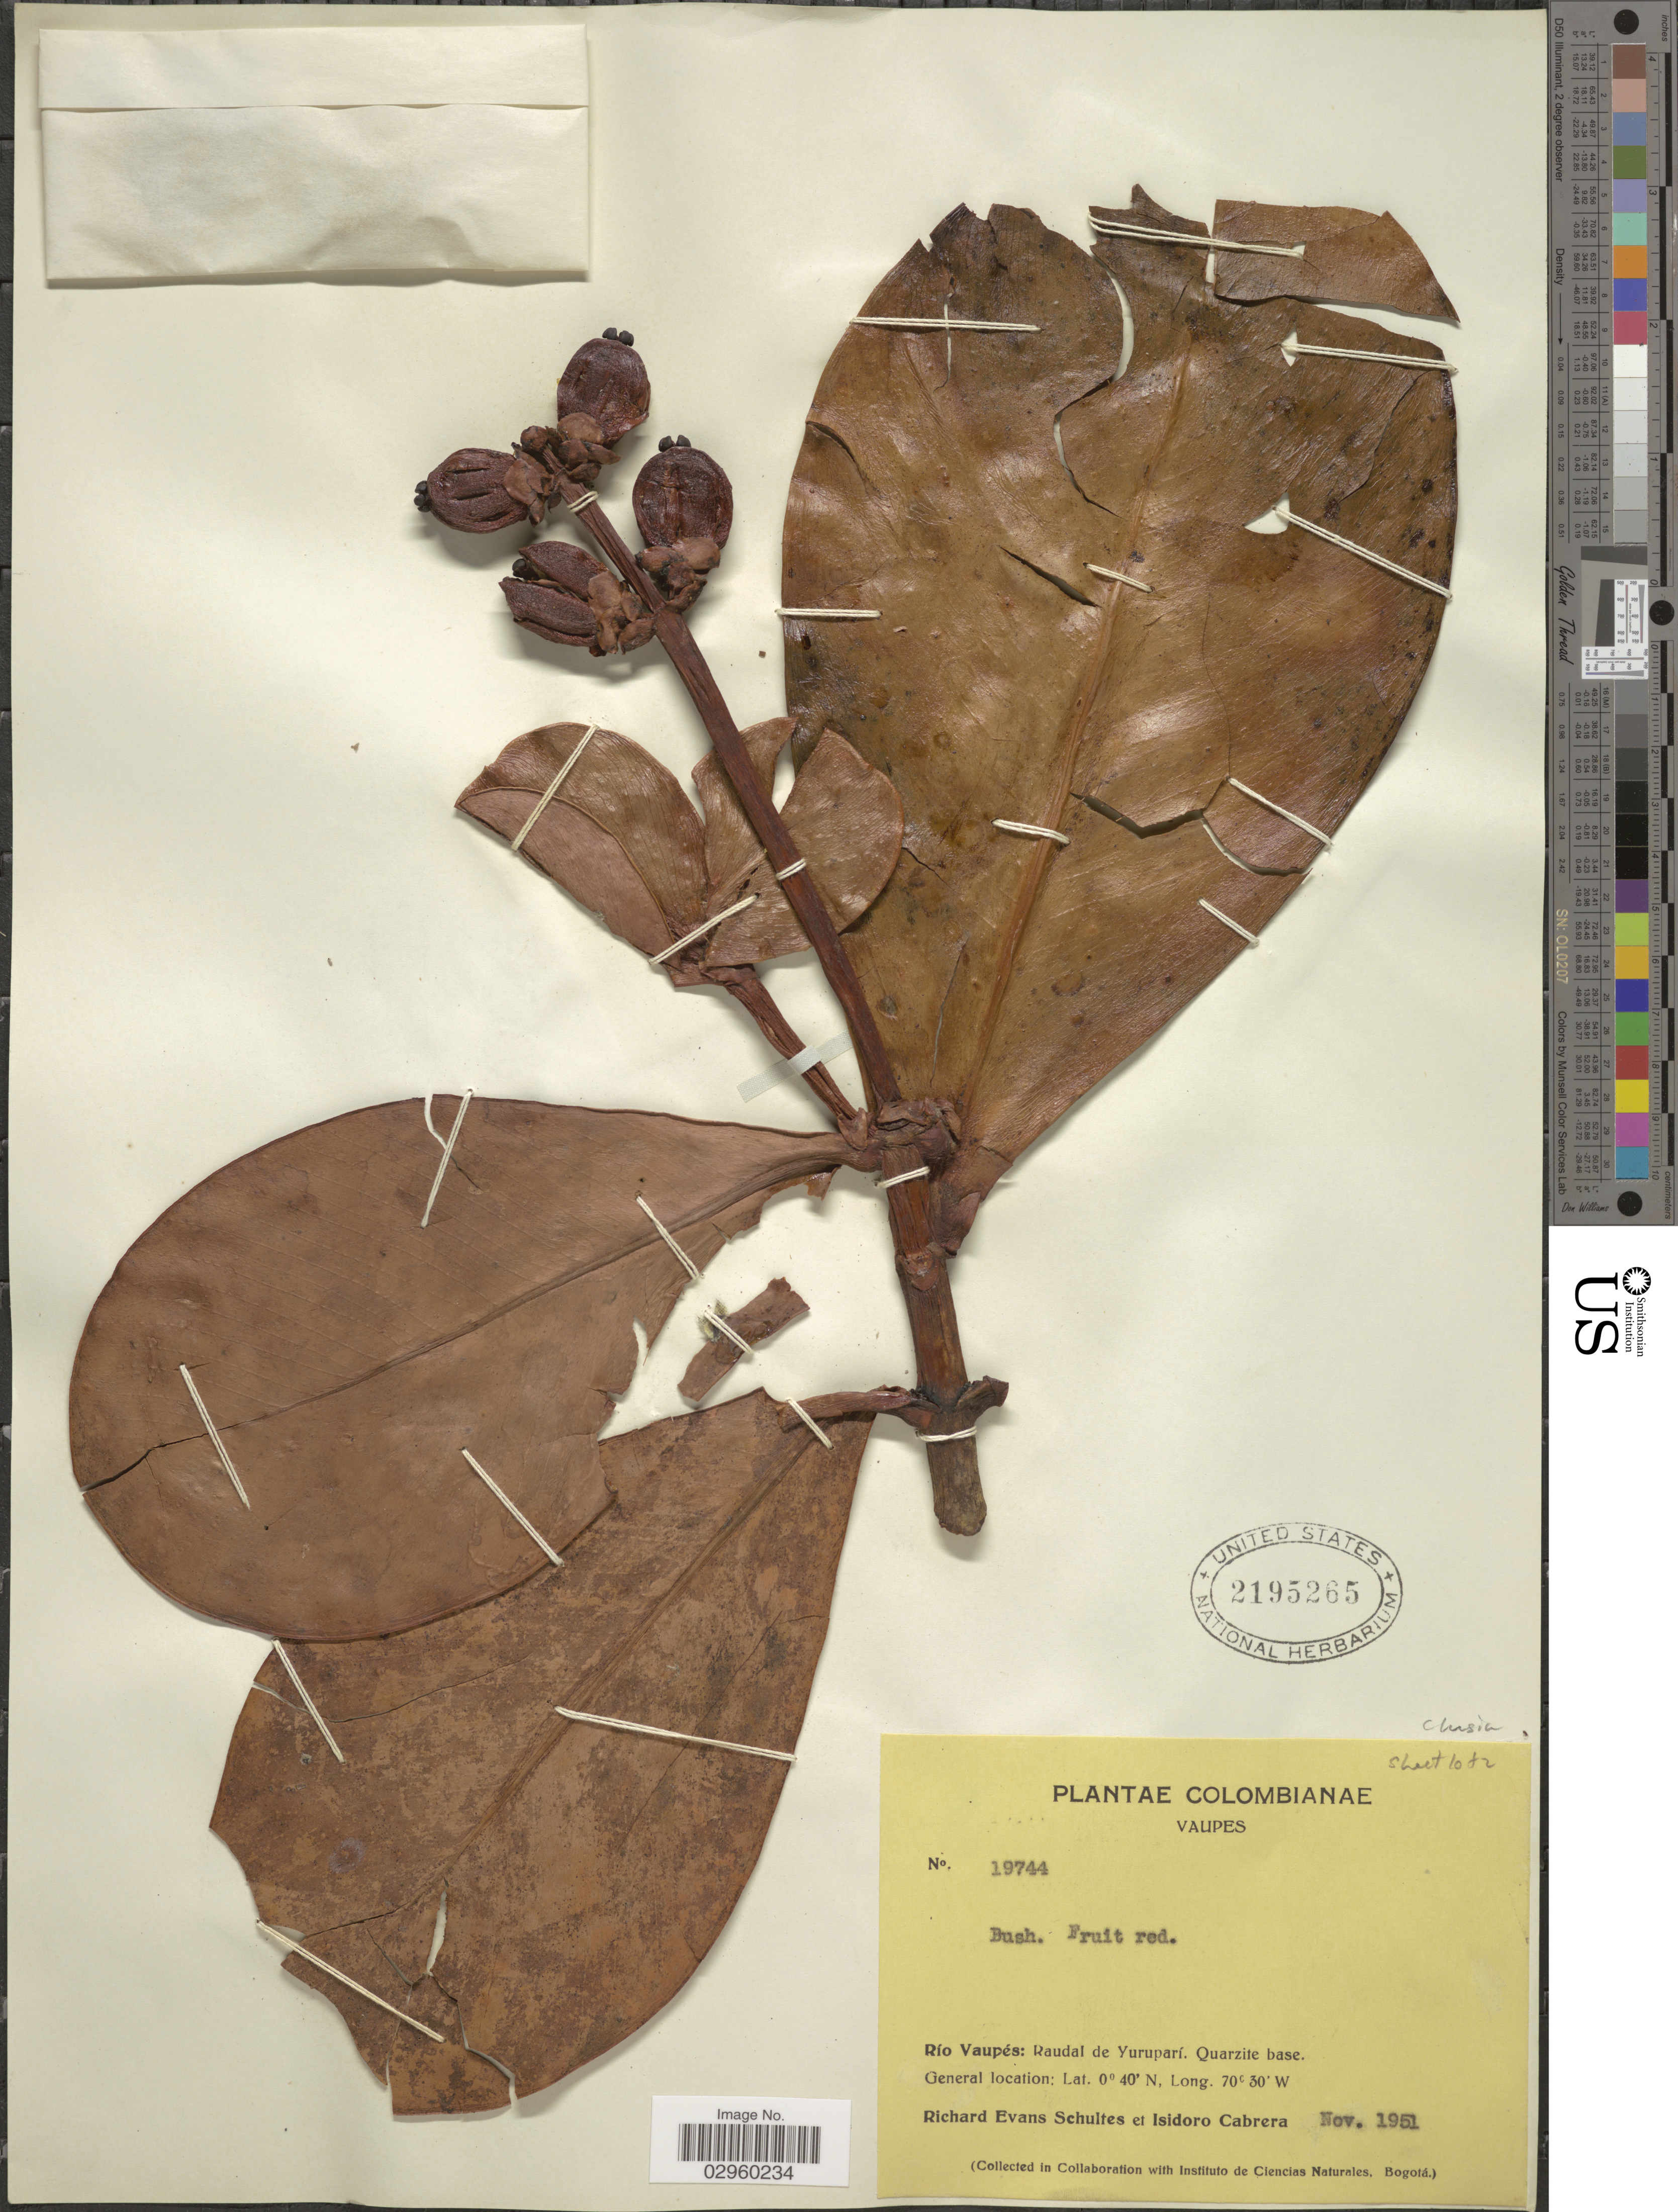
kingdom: Plantae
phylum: Tracheophyta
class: Magnoliopsida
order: Malpighiales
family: Clusiaceae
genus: Clusia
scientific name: Clusia sp.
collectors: R. E. Schultes & I. Cabrera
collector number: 19744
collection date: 1951-11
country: Colombia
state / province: Vaupés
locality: Río Vaupes: Raudal de Yuruparí. Quartzite base.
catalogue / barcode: US 2195265